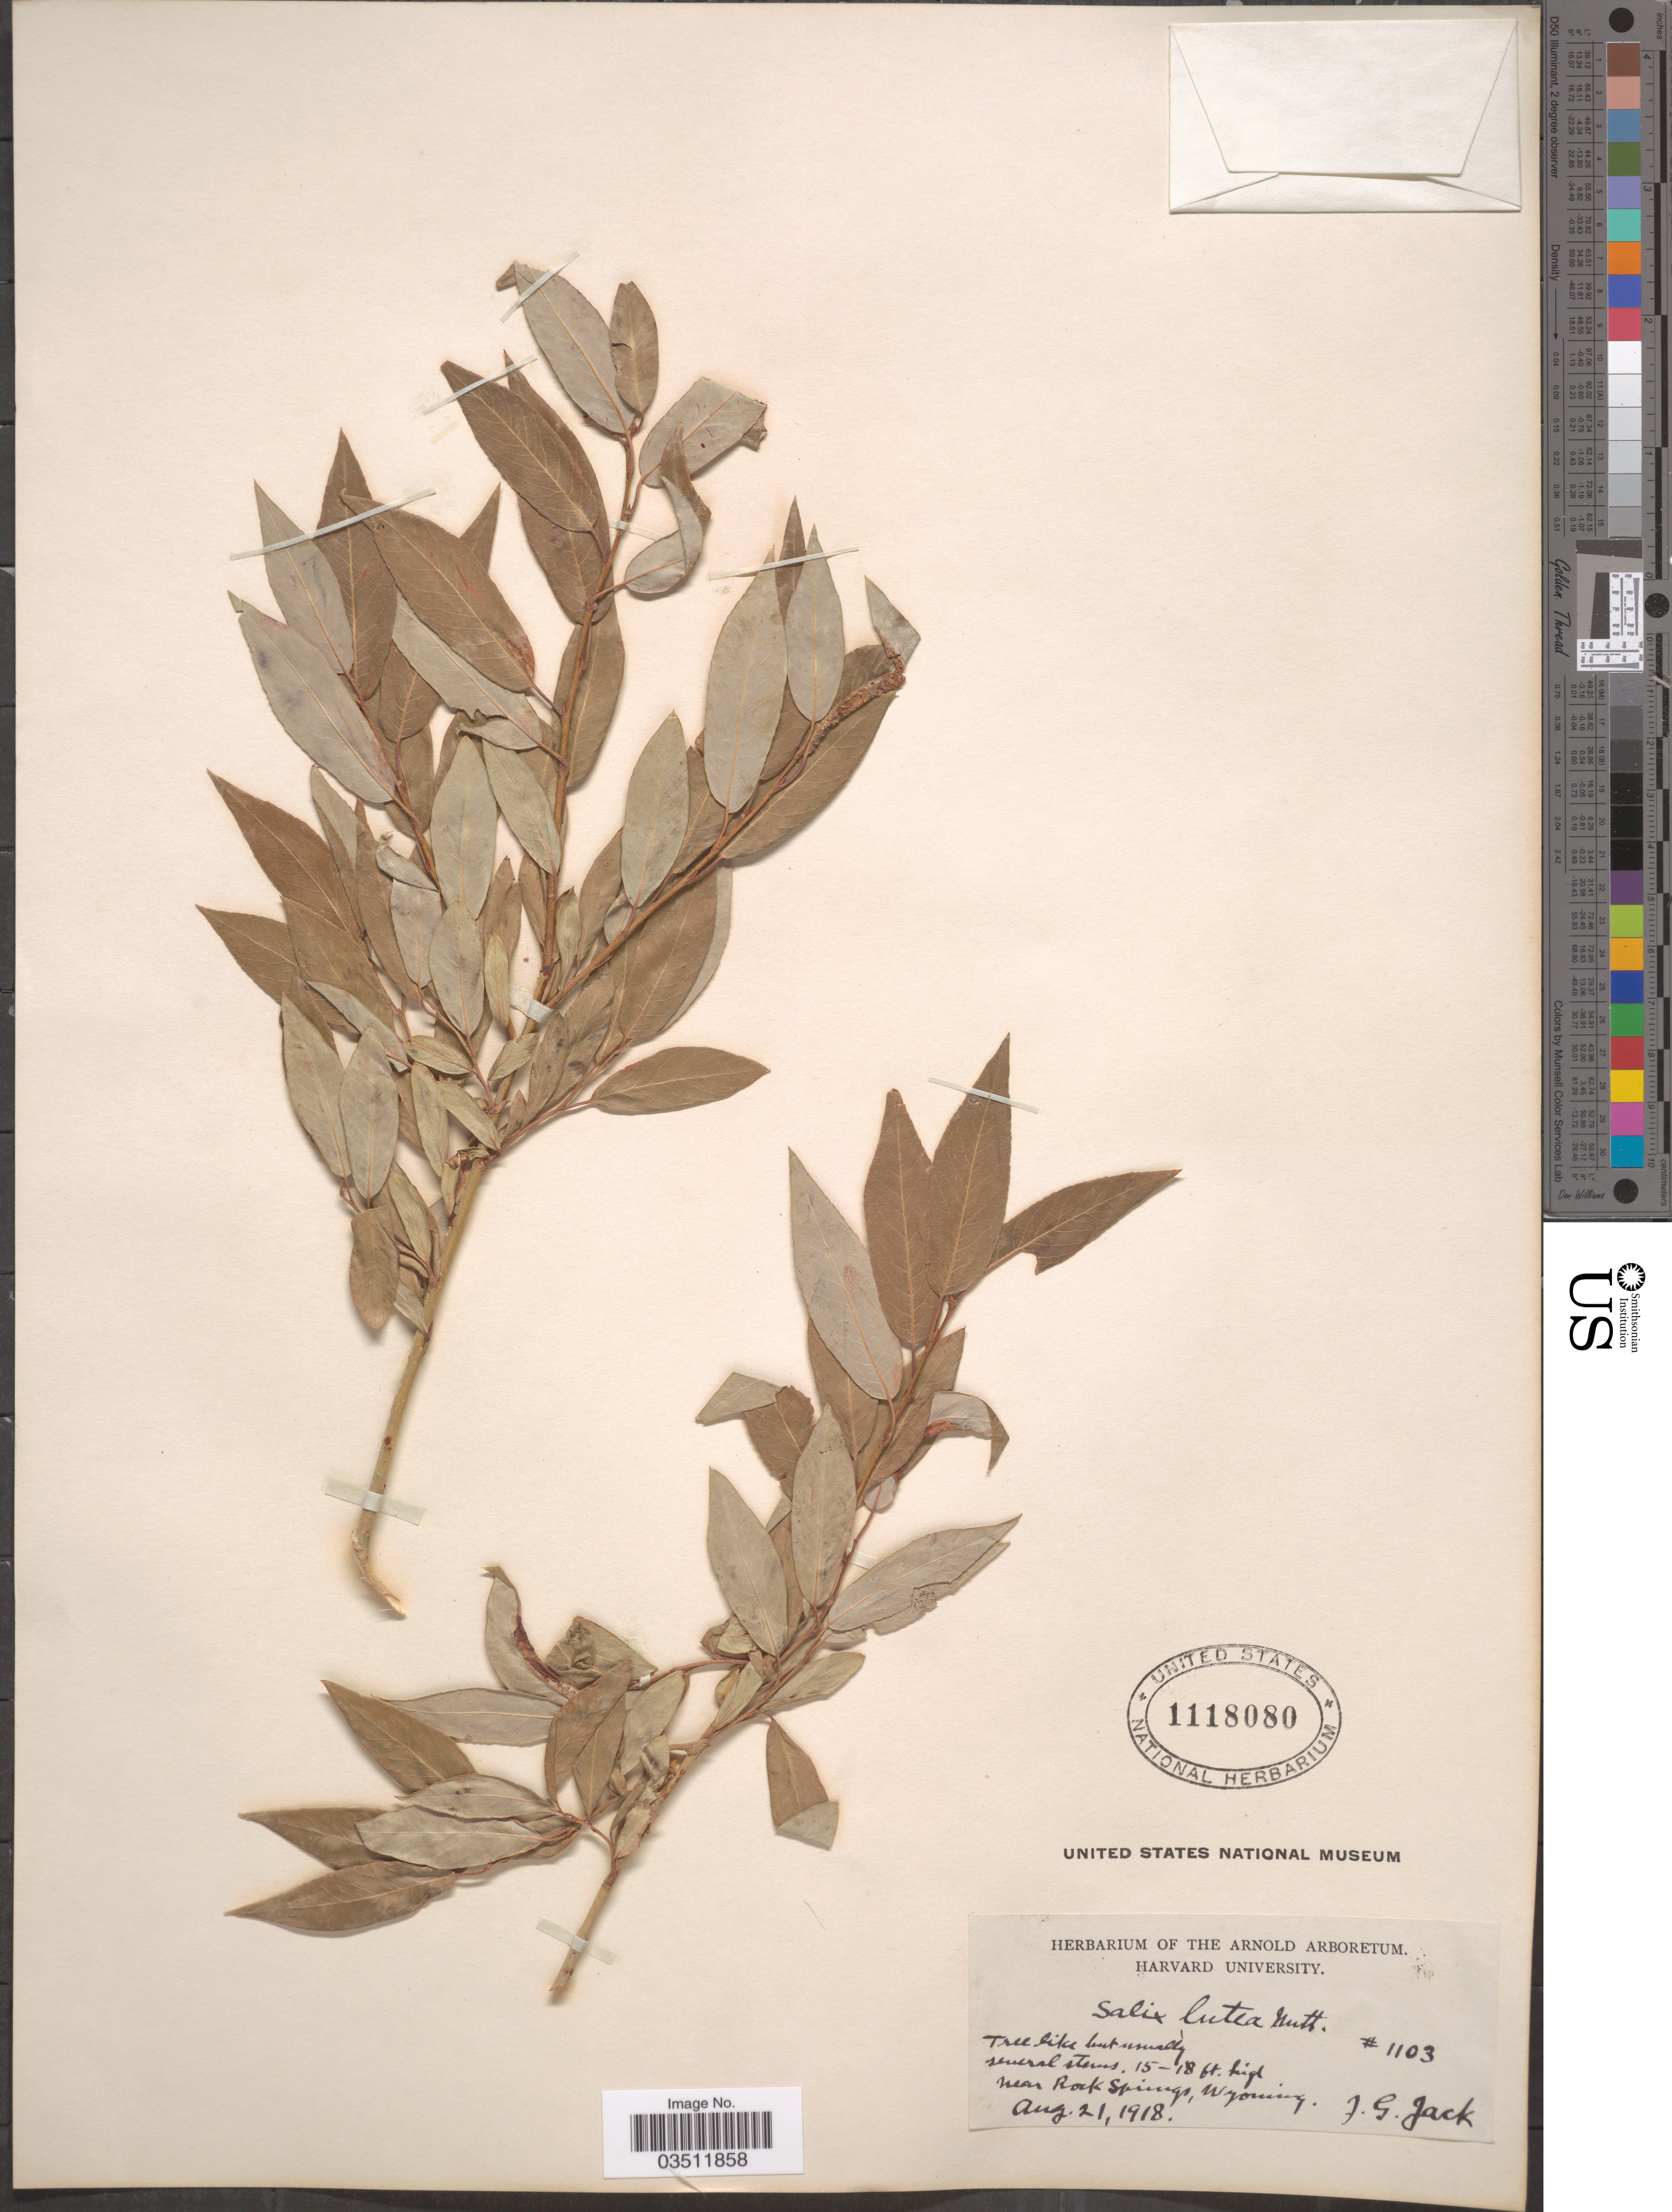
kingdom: Plantae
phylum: Tracheophyta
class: Magnoliopsida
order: Malpighiales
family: Salicaceae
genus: Salix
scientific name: Salix lutea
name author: Nutt.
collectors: J. G. Jack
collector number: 1103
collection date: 1918-08-21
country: United States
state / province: Wyoming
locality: Near Rock Springs.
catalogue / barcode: US 1118080